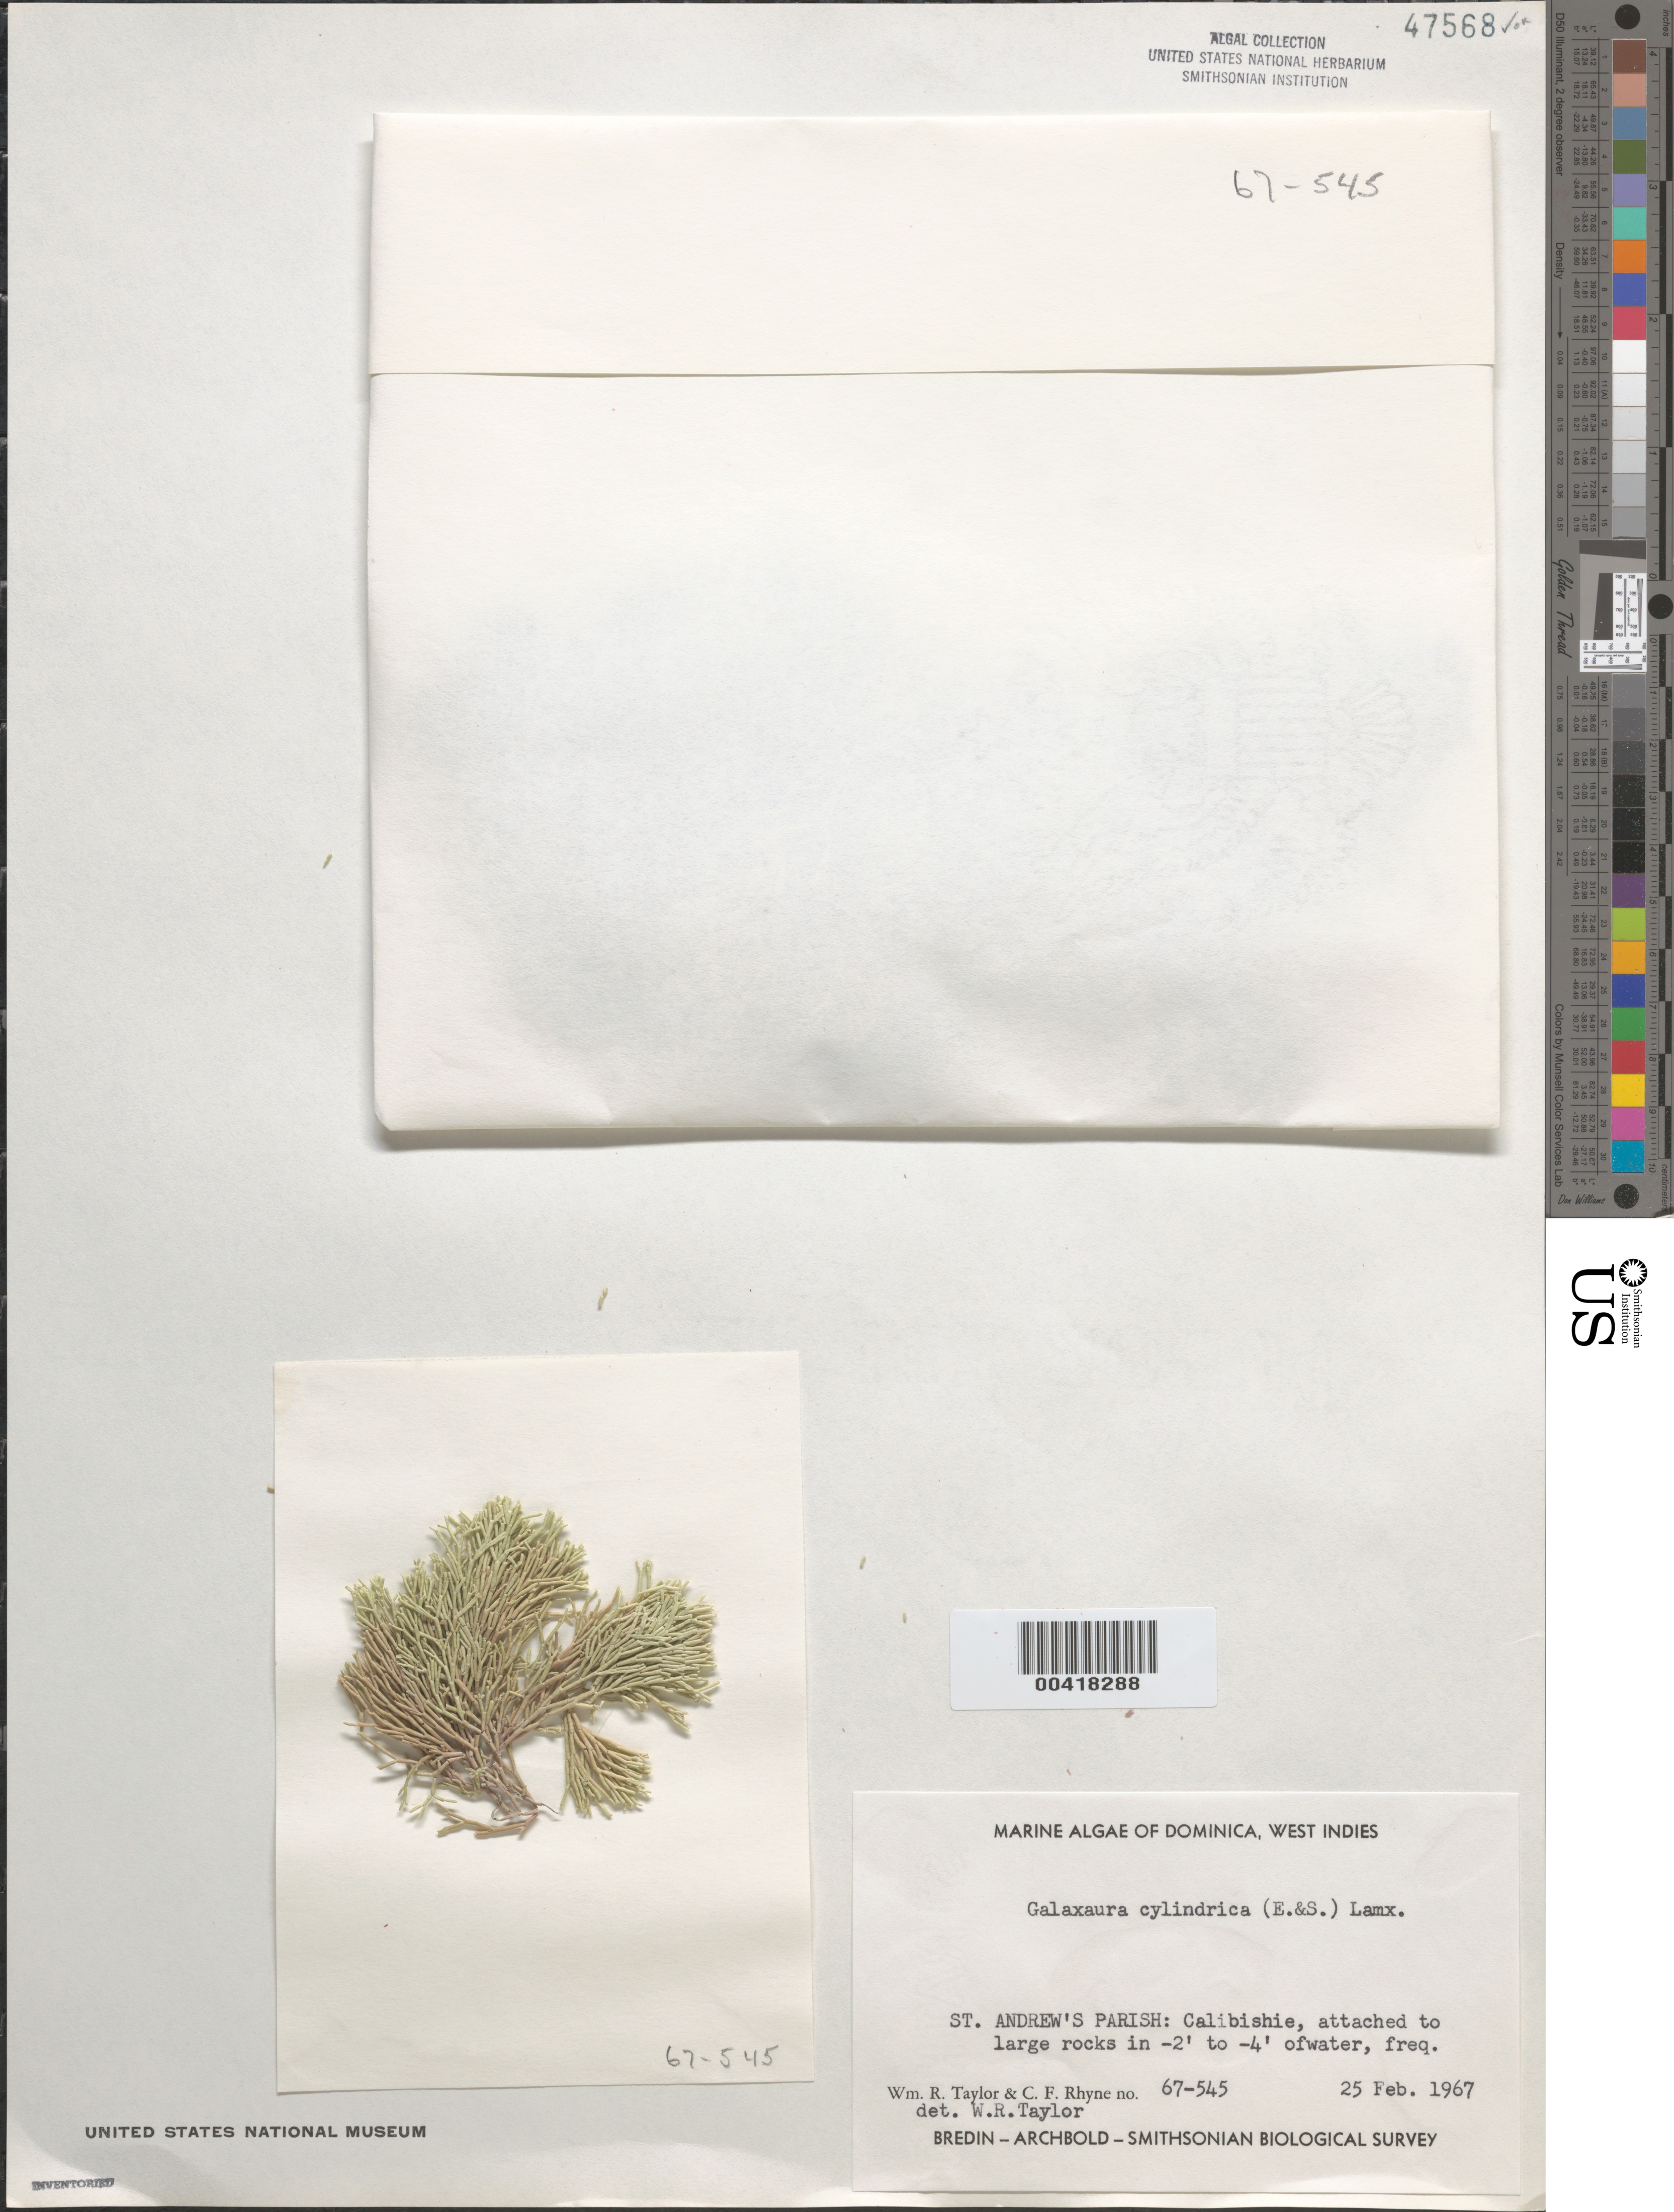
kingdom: Plantae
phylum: Rhodophyta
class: Florideophyceae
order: Nemaliales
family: Galaxauraceae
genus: Galaxaura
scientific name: Galaxaura rugosa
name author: (Ellis & Sol.) J.V.Lamouroux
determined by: Algae name updating Project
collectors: W. R. Taylor & C. Rhyne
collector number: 67-545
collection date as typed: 25 Feb 1967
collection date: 1967-02-25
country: Dominica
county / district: St. Andrew's Parish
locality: Calibishie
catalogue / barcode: US 47568